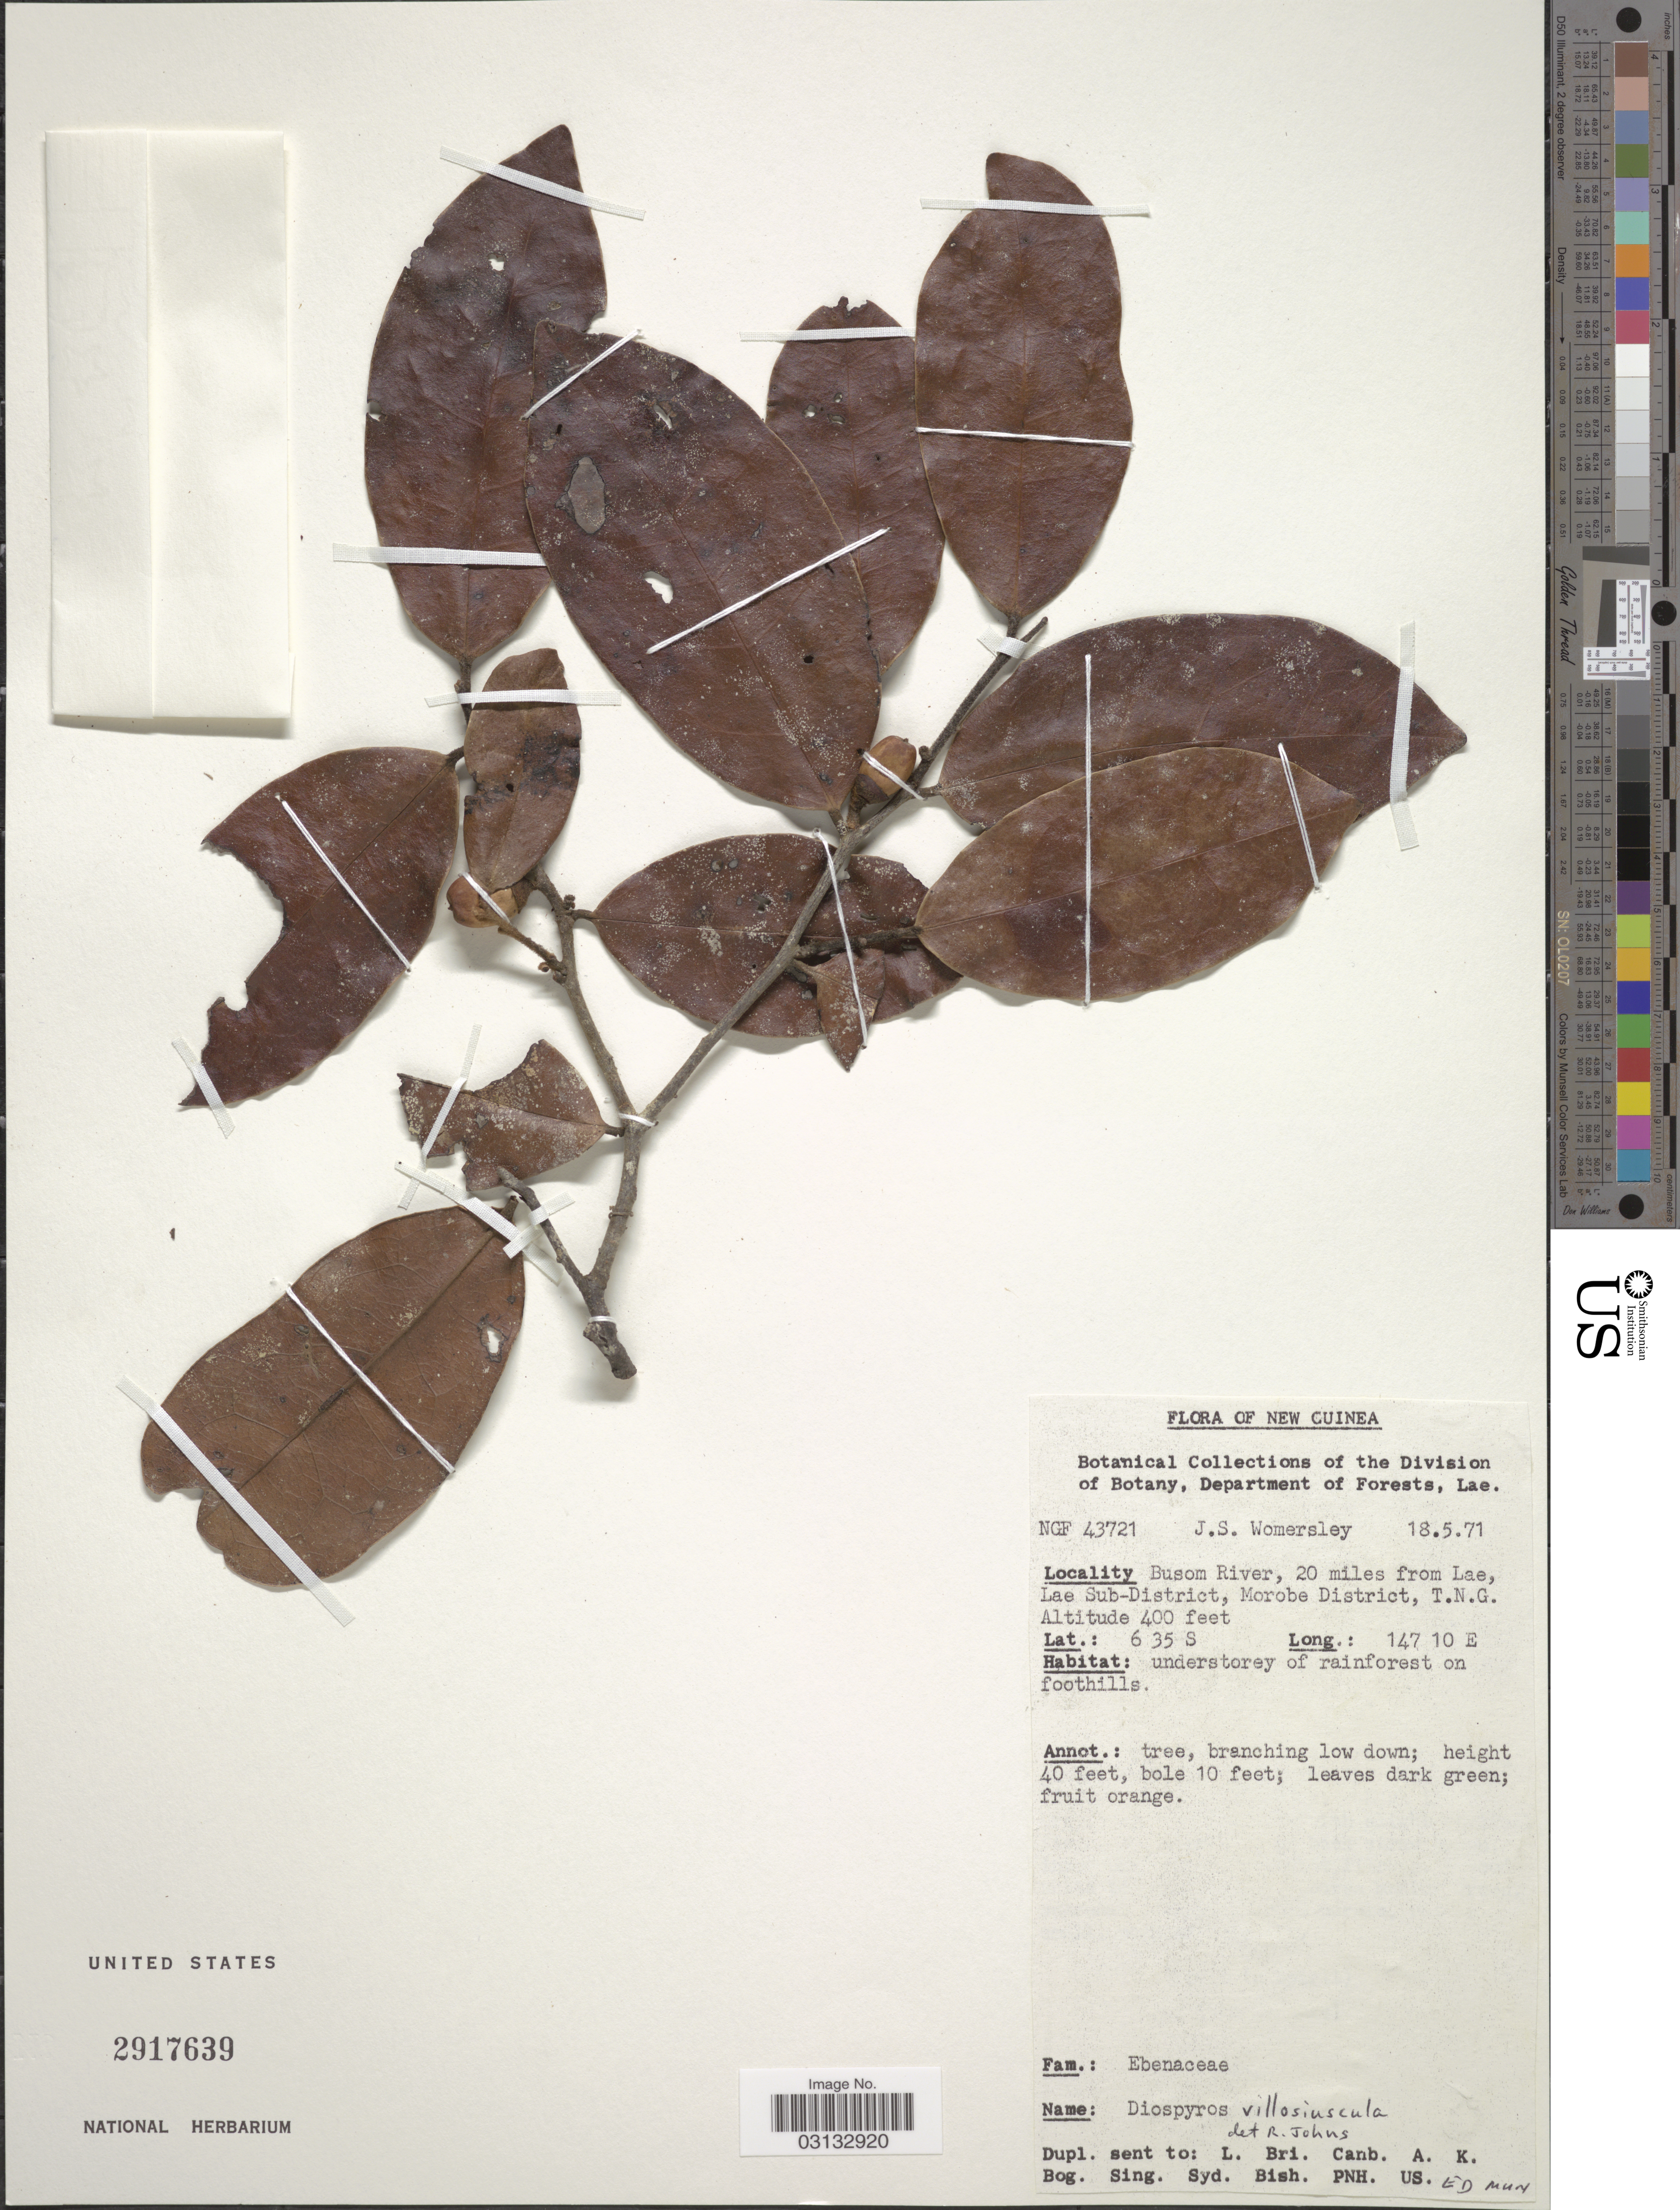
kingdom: Plantae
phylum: Tracheophyta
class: Magnoliopsida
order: Ericales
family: Ebenaceae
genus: Diospyros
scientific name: Diospyros villosiuscula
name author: Kosterm.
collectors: J. S. Womersley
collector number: NGF43721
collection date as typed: Transcribed d/m/y: 18/5/71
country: Papua New Guinea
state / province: Morobe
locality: New Guinea, Busom River, 20 miles from Lae, Lae Sub-District, Morobe District, T.N.G.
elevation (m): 122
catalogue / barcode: US 2917639